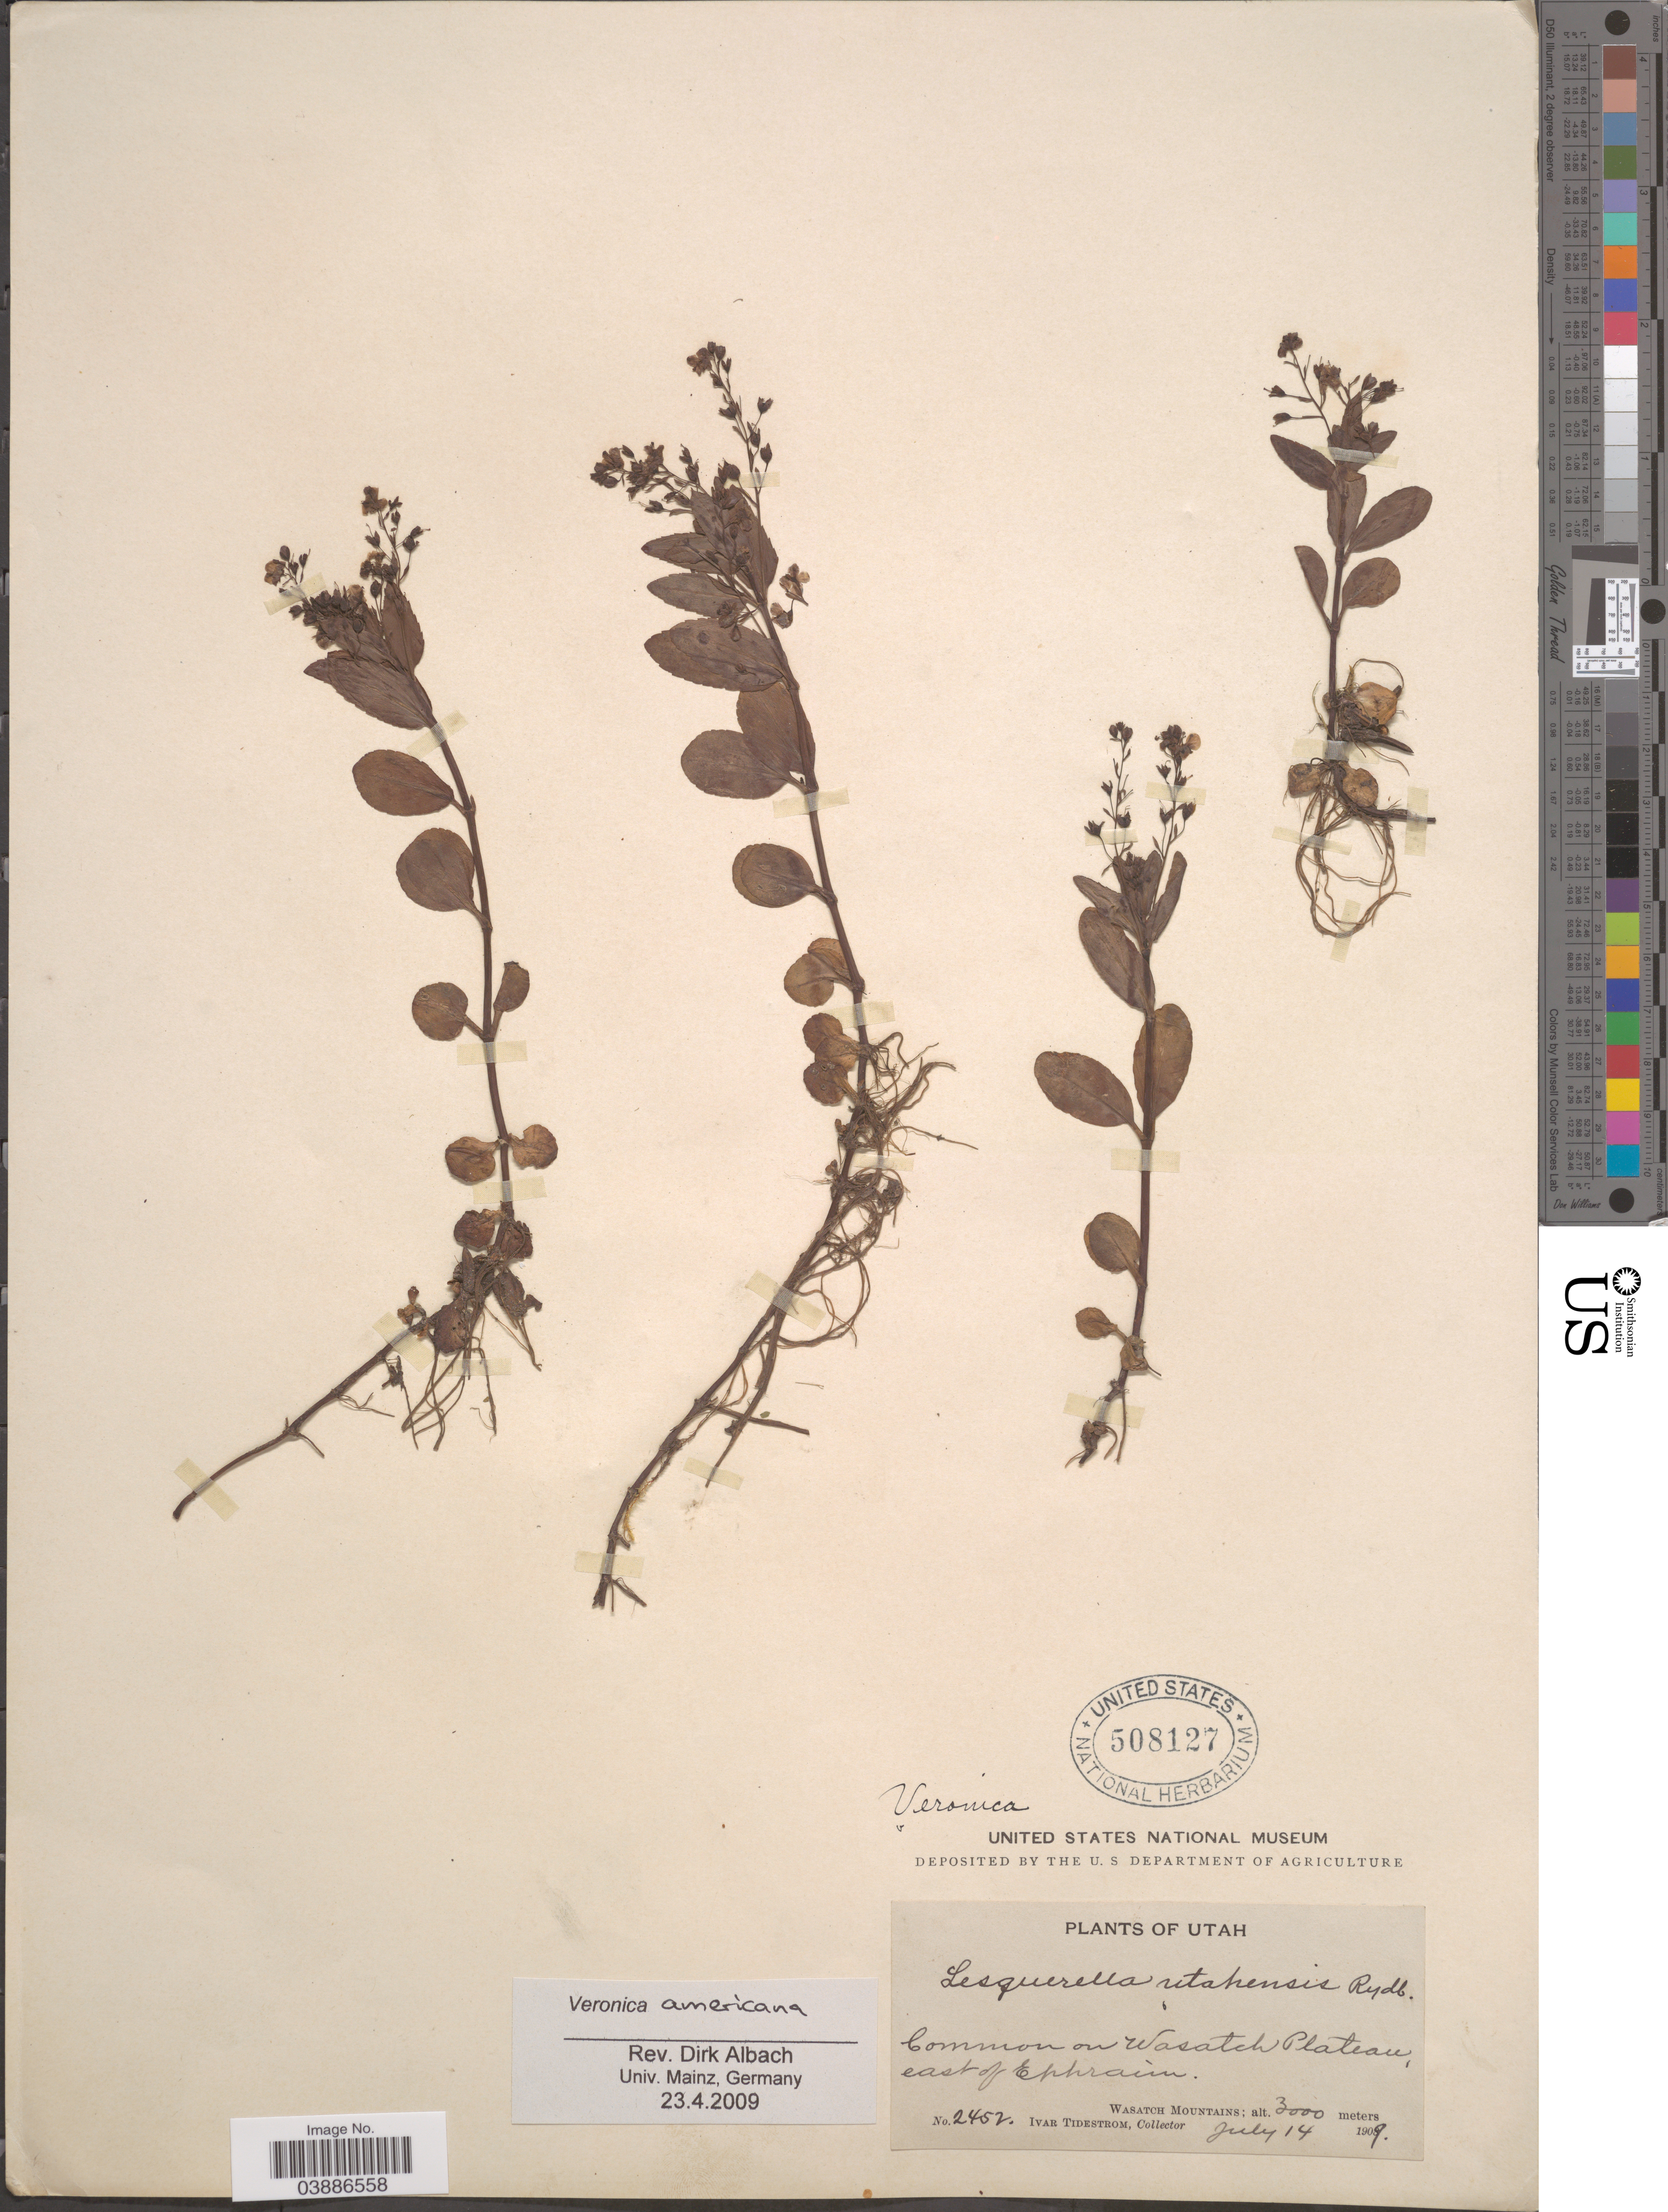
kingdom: Plantae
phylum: Tracheophyta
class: Magnoliopsida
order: Lamiales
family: Plantaginaceae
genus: Veronica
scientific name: Veronica americana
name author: Schwein. ex Benth.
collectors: I. F. Tidestrom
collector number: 2452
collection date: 1909-07-14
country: United States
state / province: Utah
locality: On Wasatch Plateau, east of Ephraim. Wasatch Mountains.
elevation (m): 3000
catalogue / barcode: US 508127